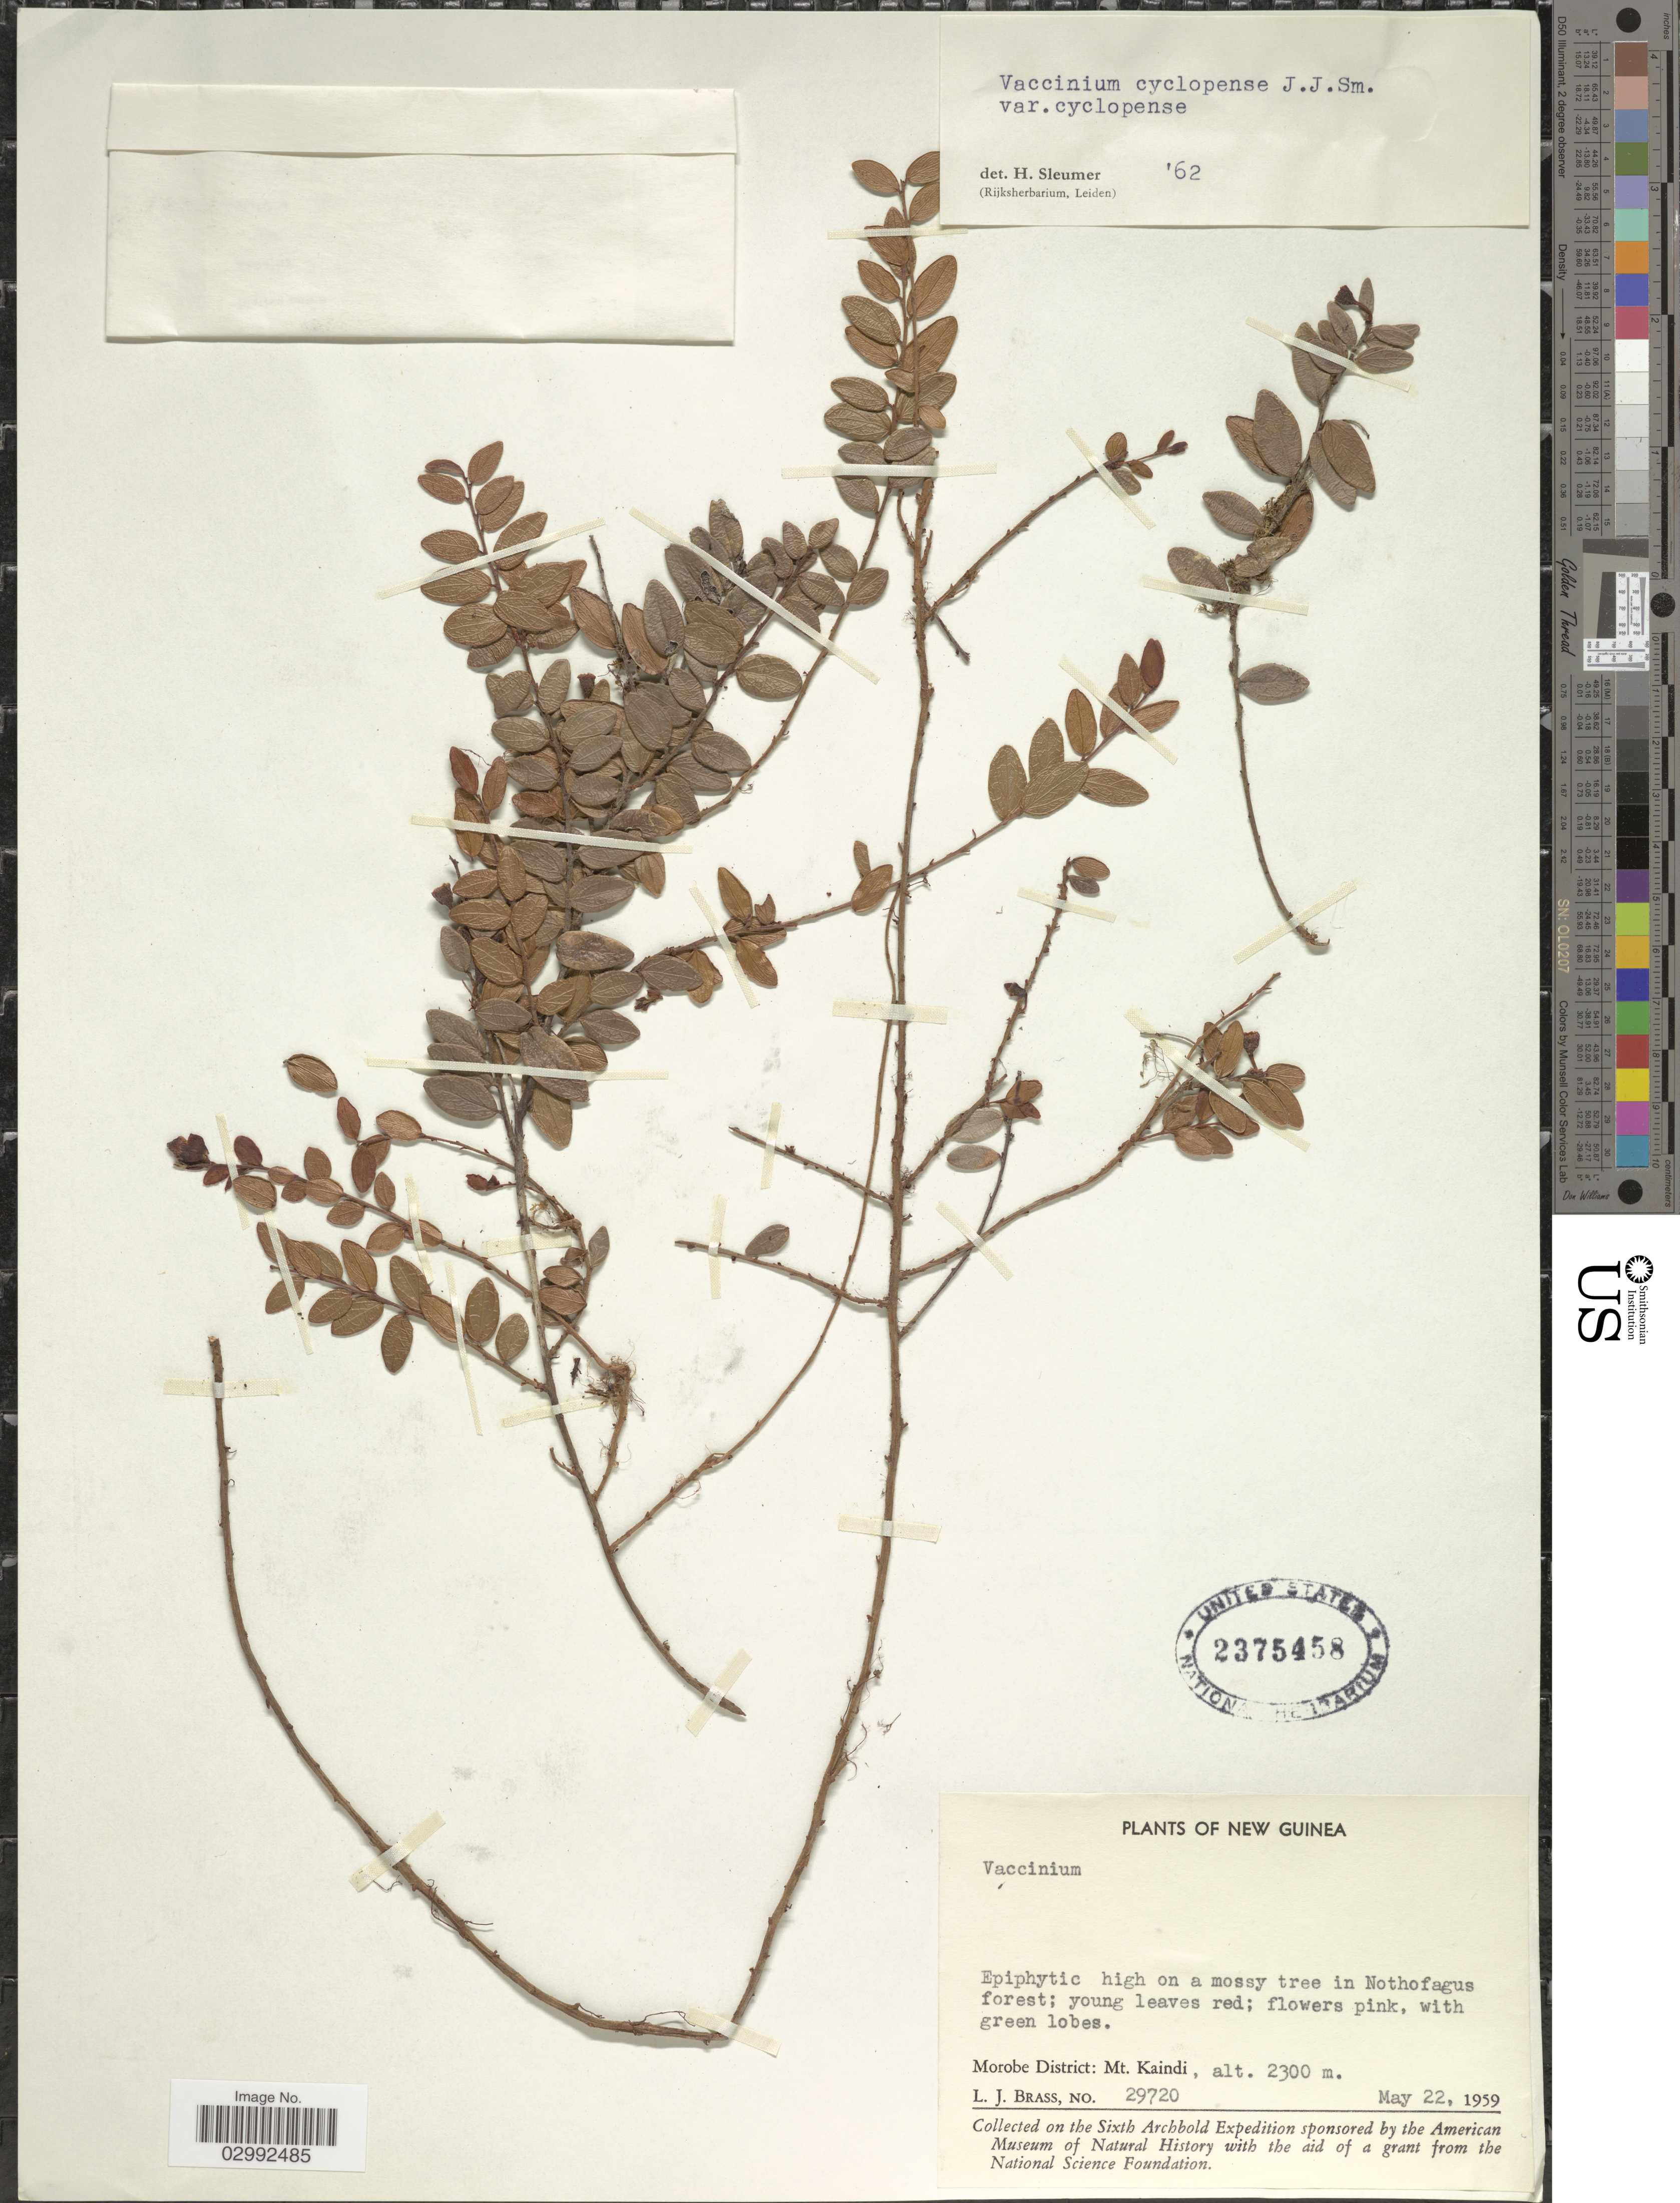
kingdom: Plantae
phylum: Tracheophyta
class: Magnoliopsida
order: Ericales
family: Ericaceae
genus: Vaccinium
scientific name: Vaccinium cyclopense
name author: J.J. Sm.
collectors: L. J. Brass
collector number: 29720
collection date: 1959-05-22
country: Papua New Guinea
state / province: Morobe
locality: Morobe District: Mt. Kaindi.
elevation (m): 2300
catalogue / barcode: US 2375458